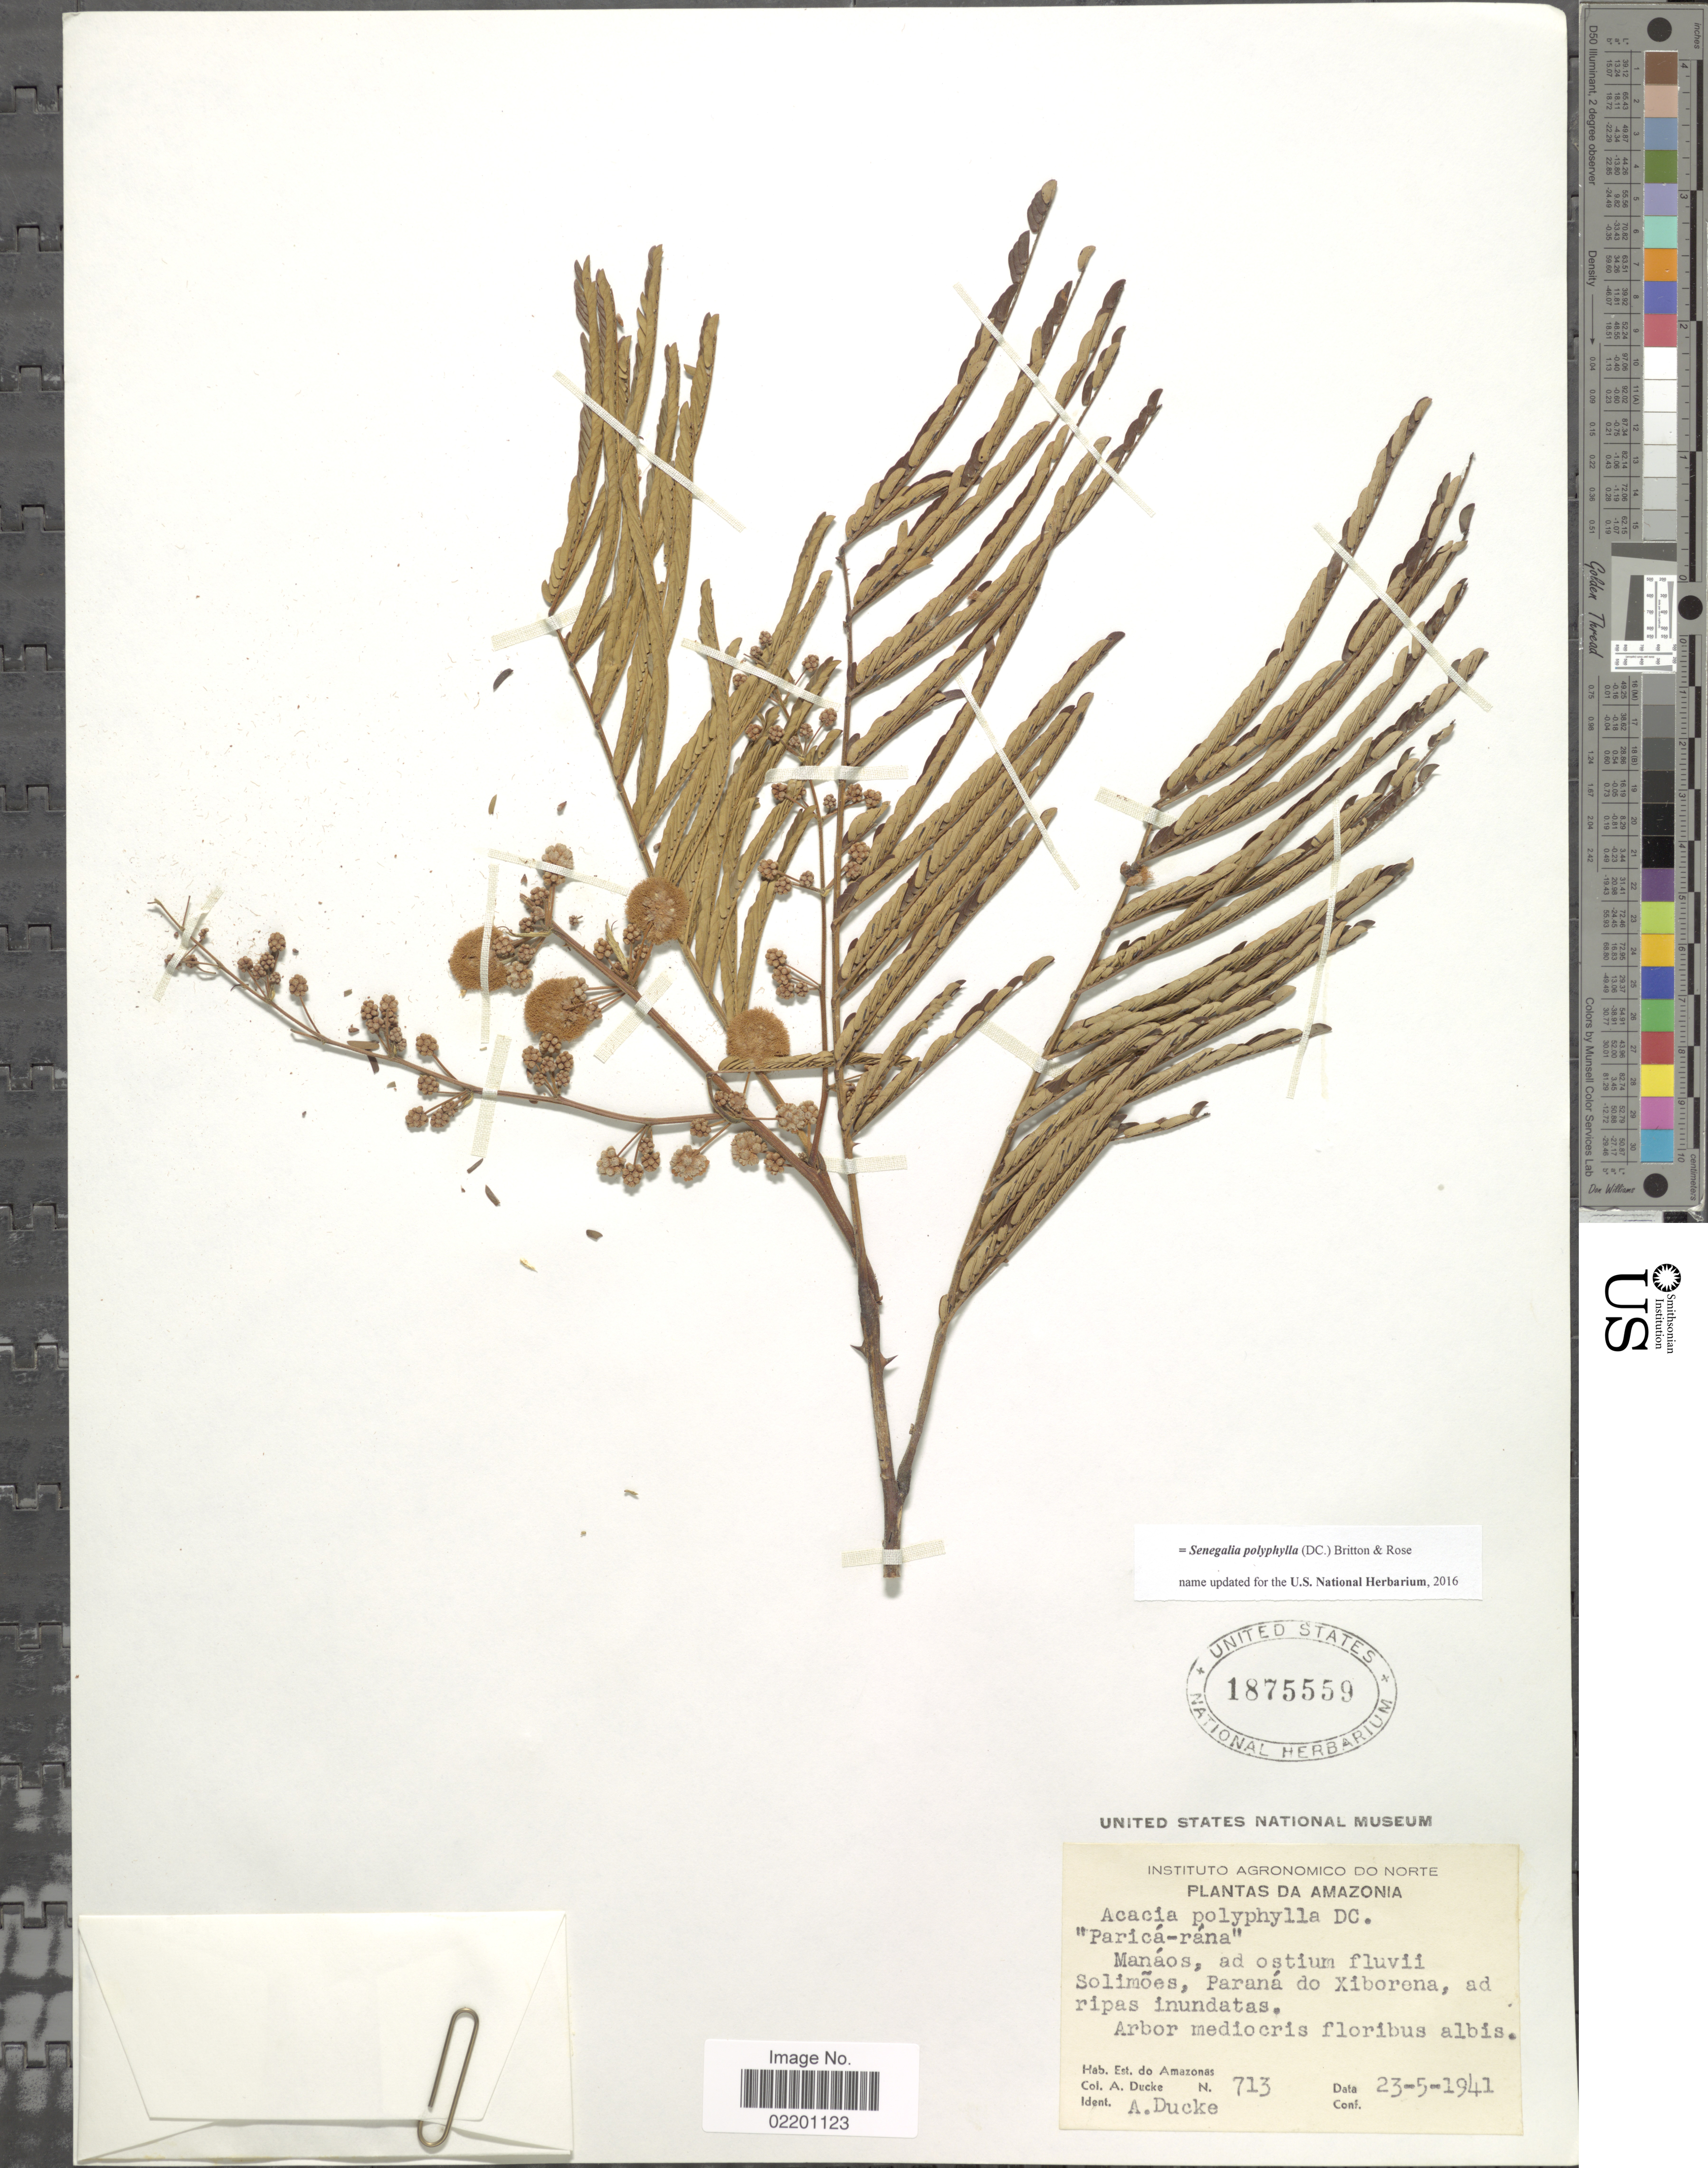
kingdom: Plantae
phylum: Tracheophyta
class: Magnoliopsida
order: Fabales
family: Fabaceae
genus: Senegalia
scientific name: Senegalia polyphylla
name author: (DC.) Britton & Rose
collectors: J. H. Christ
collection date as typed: Transcribed d/m/y: 30/8/55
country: United States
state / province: Hawaii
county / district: Honolulu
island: Oahu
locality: Between Honolulu and Wahiawa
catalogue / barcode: US 2658864